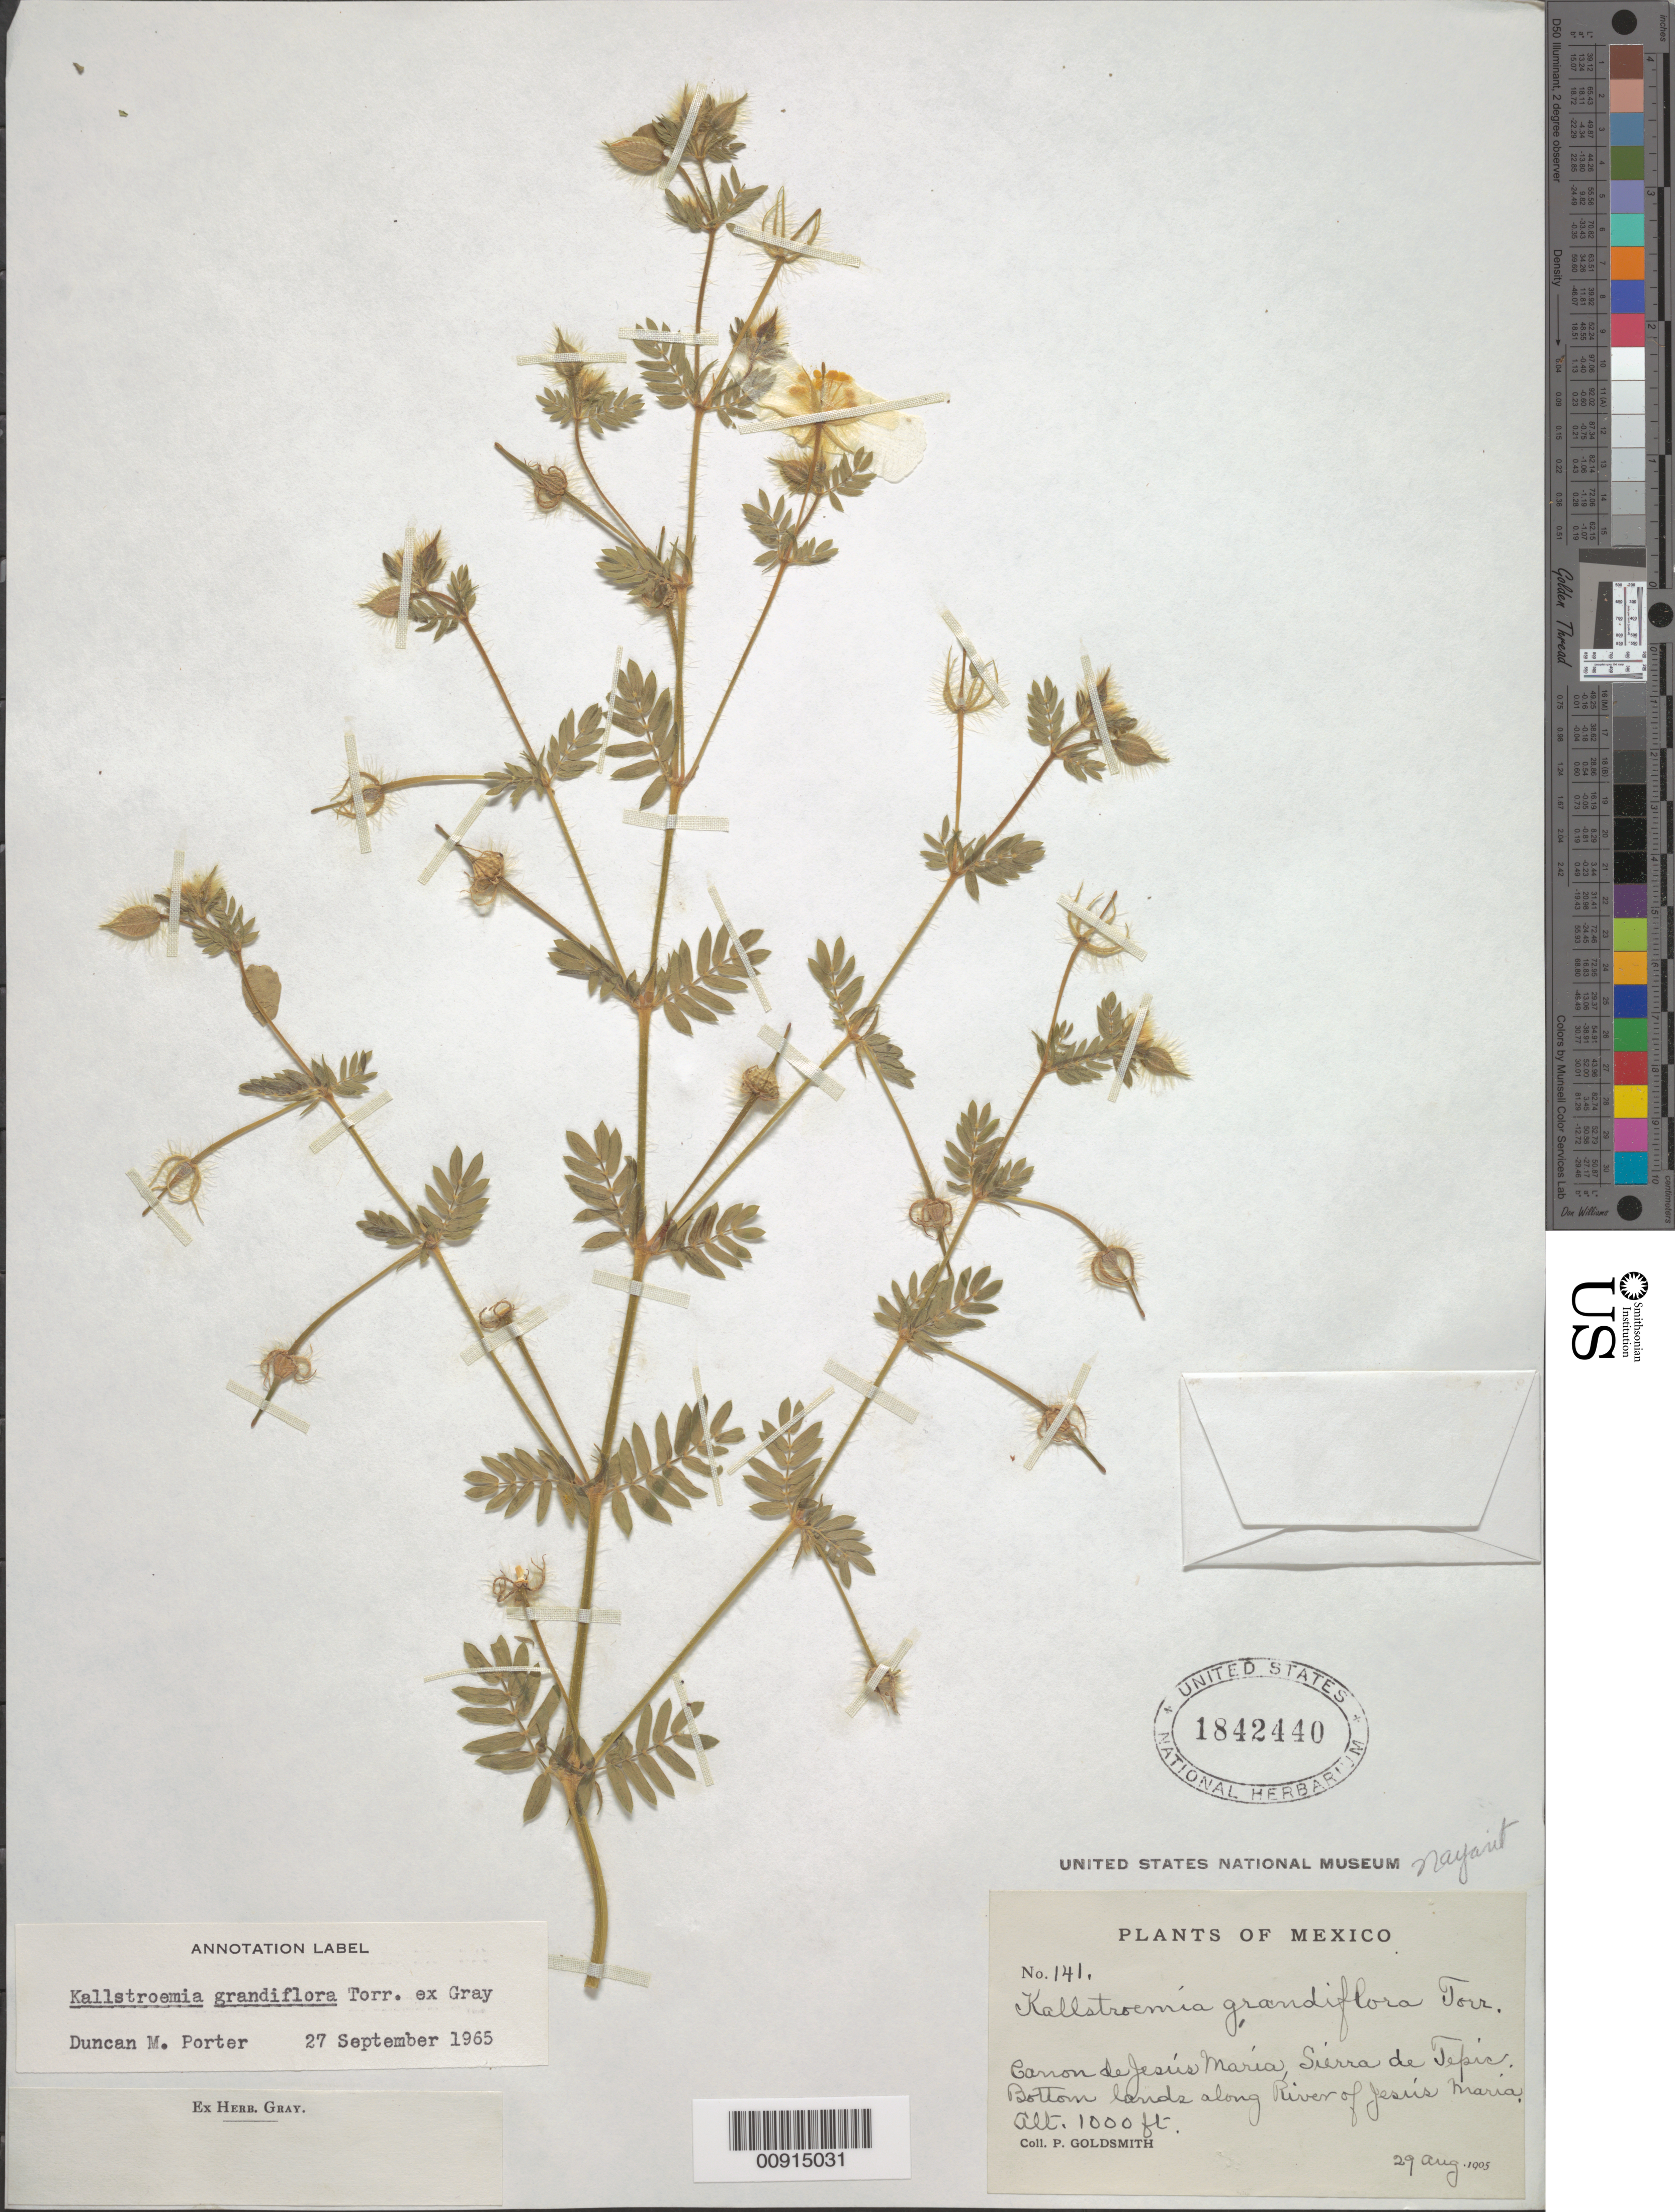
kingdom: Plantae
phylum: Tracheophyta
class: Magnoliopsida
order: Zygophyllales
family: Zygophyllaceae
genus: Kallstroemia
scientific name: Kallstroemia grandiflora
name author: Torr. ex A. Gray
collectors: P. Goldsmith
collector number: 141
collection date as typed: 29 Aug 1905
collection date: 1905-08-29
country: Mexico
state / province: Nayarit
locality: Cañon de Jesús María, Sierra de Tepic. Bottom lands along River of Jesús María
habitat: Bottom lands along River.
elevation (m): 305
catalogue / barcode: US 1842440